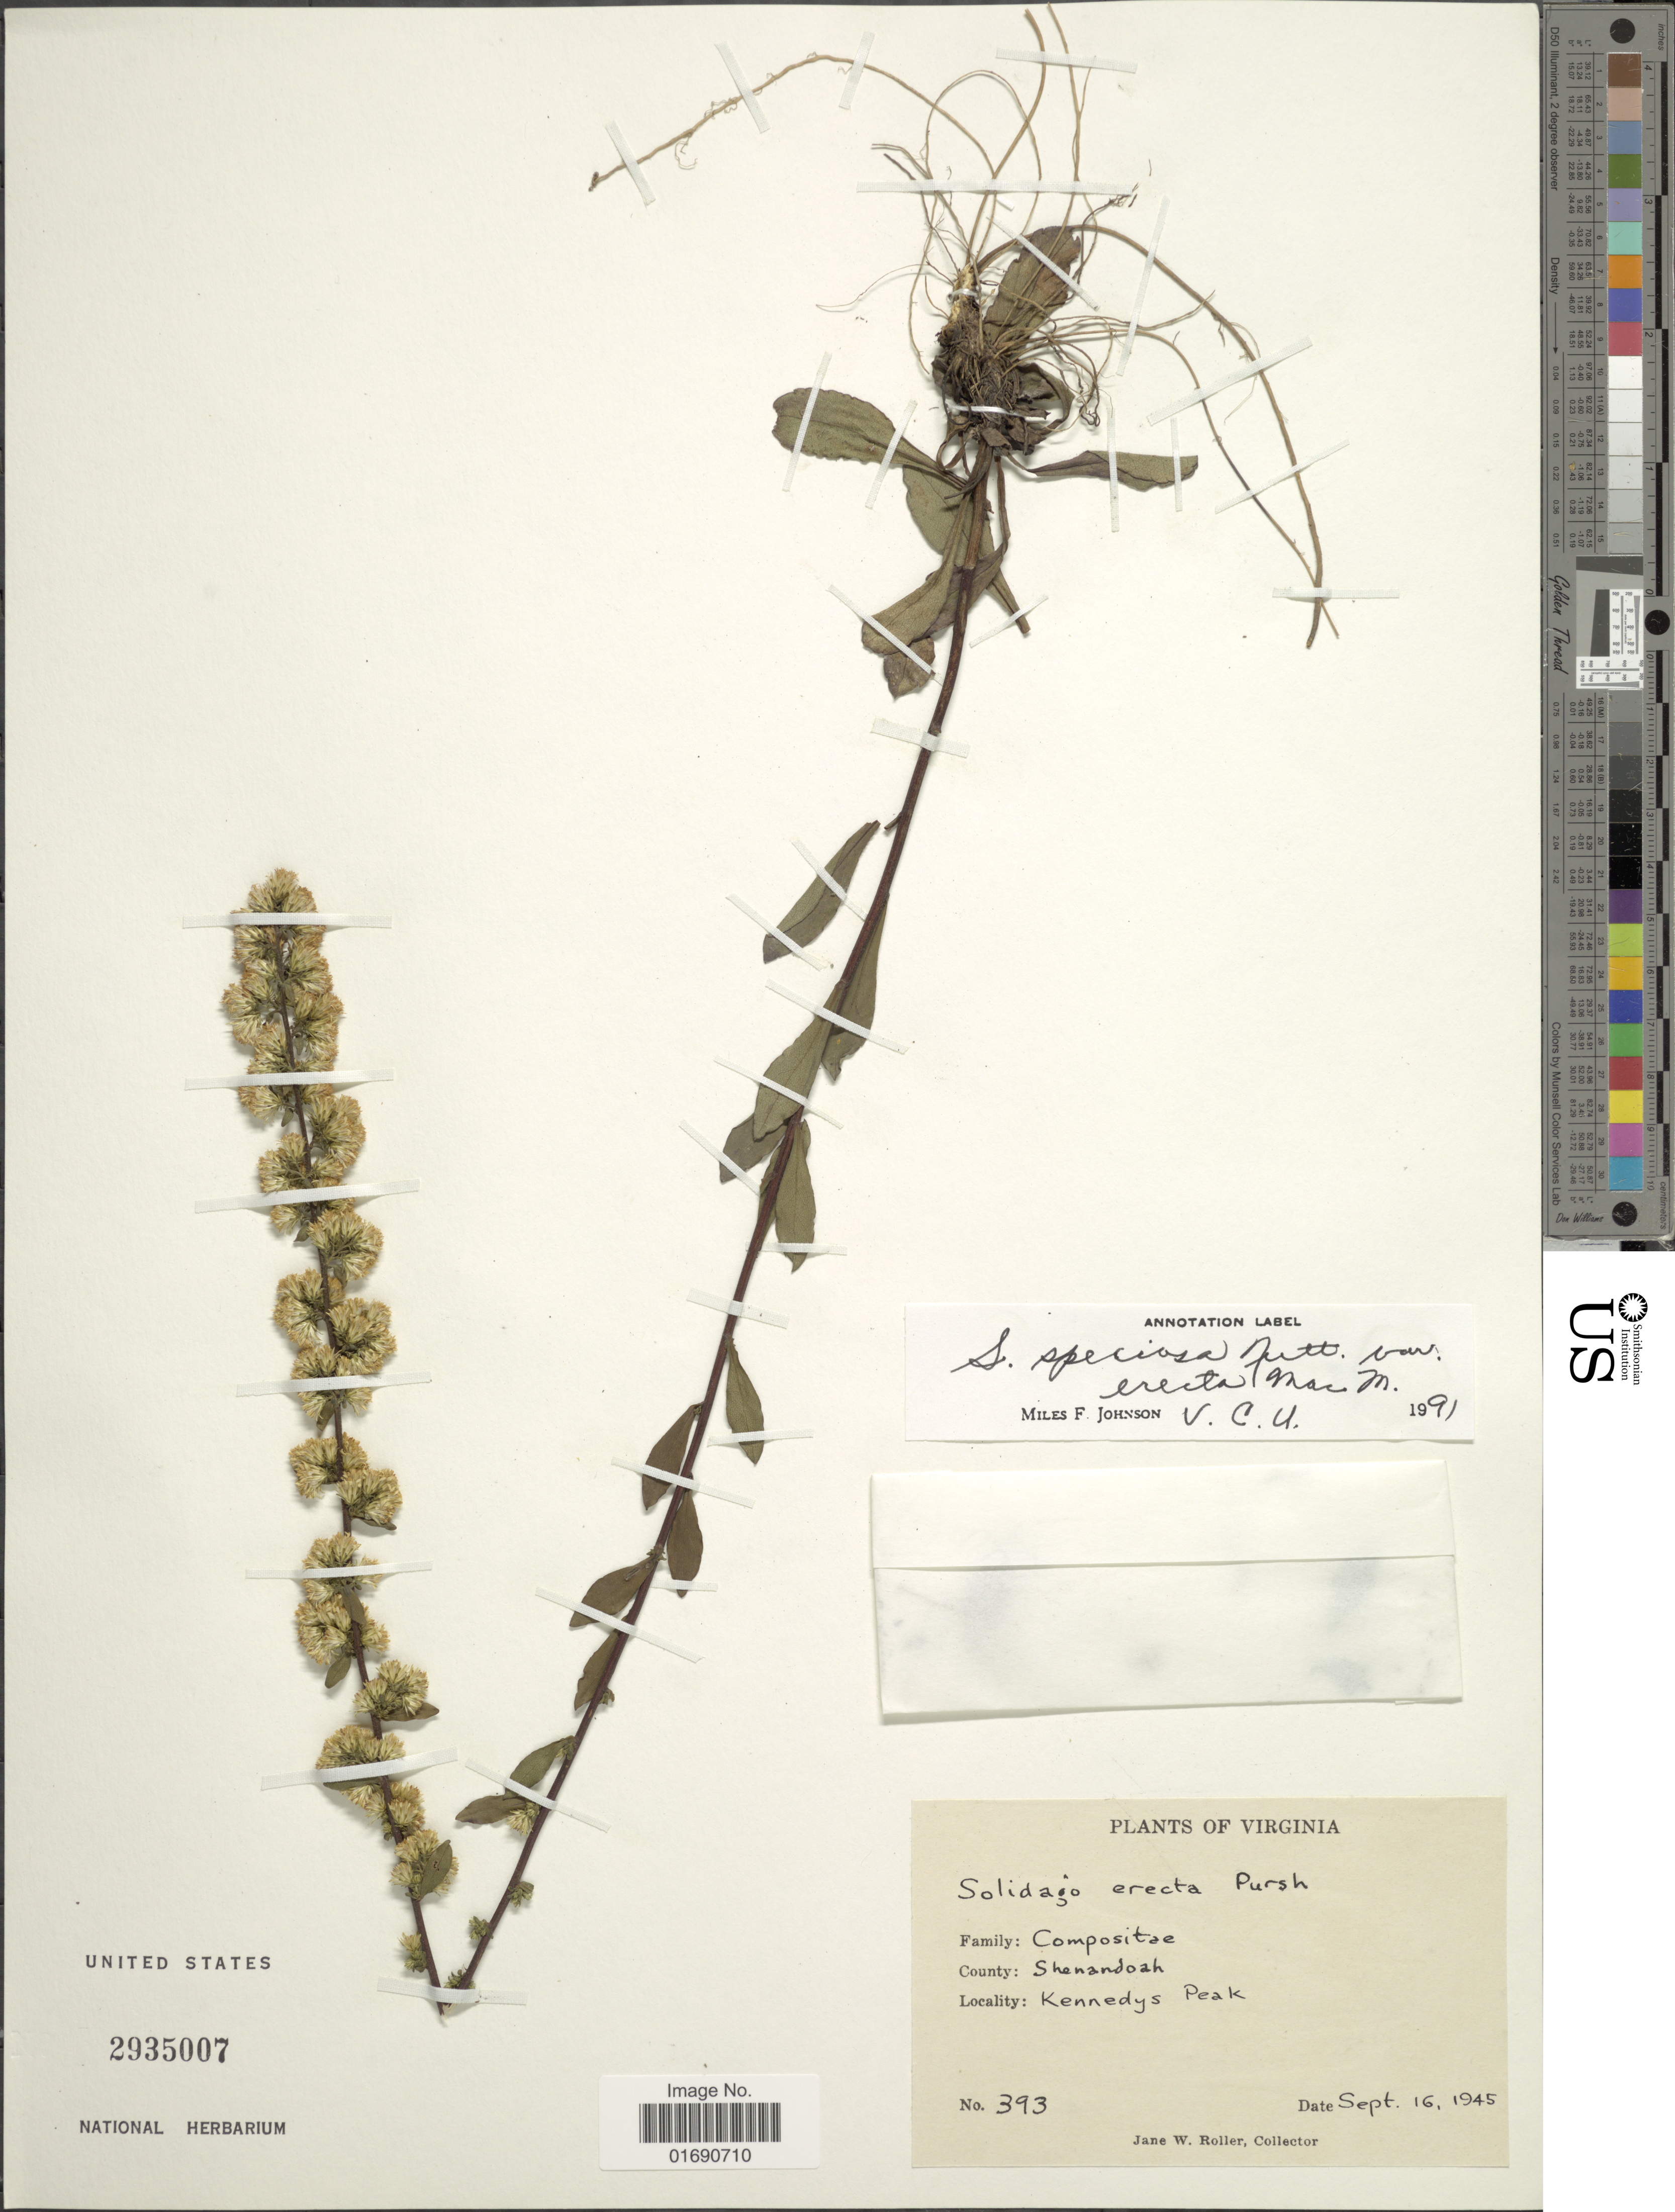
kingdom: Plantae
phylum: Tracheophyta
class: Magnoliopsida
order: Asterales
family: Asteraceae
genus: Solidago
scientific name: Solidago speciosa var. erecta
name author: (Pursh) MacMill.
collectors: J. W. Roller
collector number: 393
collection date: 1945-09-16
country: United States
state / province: Virginia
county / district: Shenandoah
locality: County: Shenandoah, kennedys Peak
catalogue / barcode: US 2935007